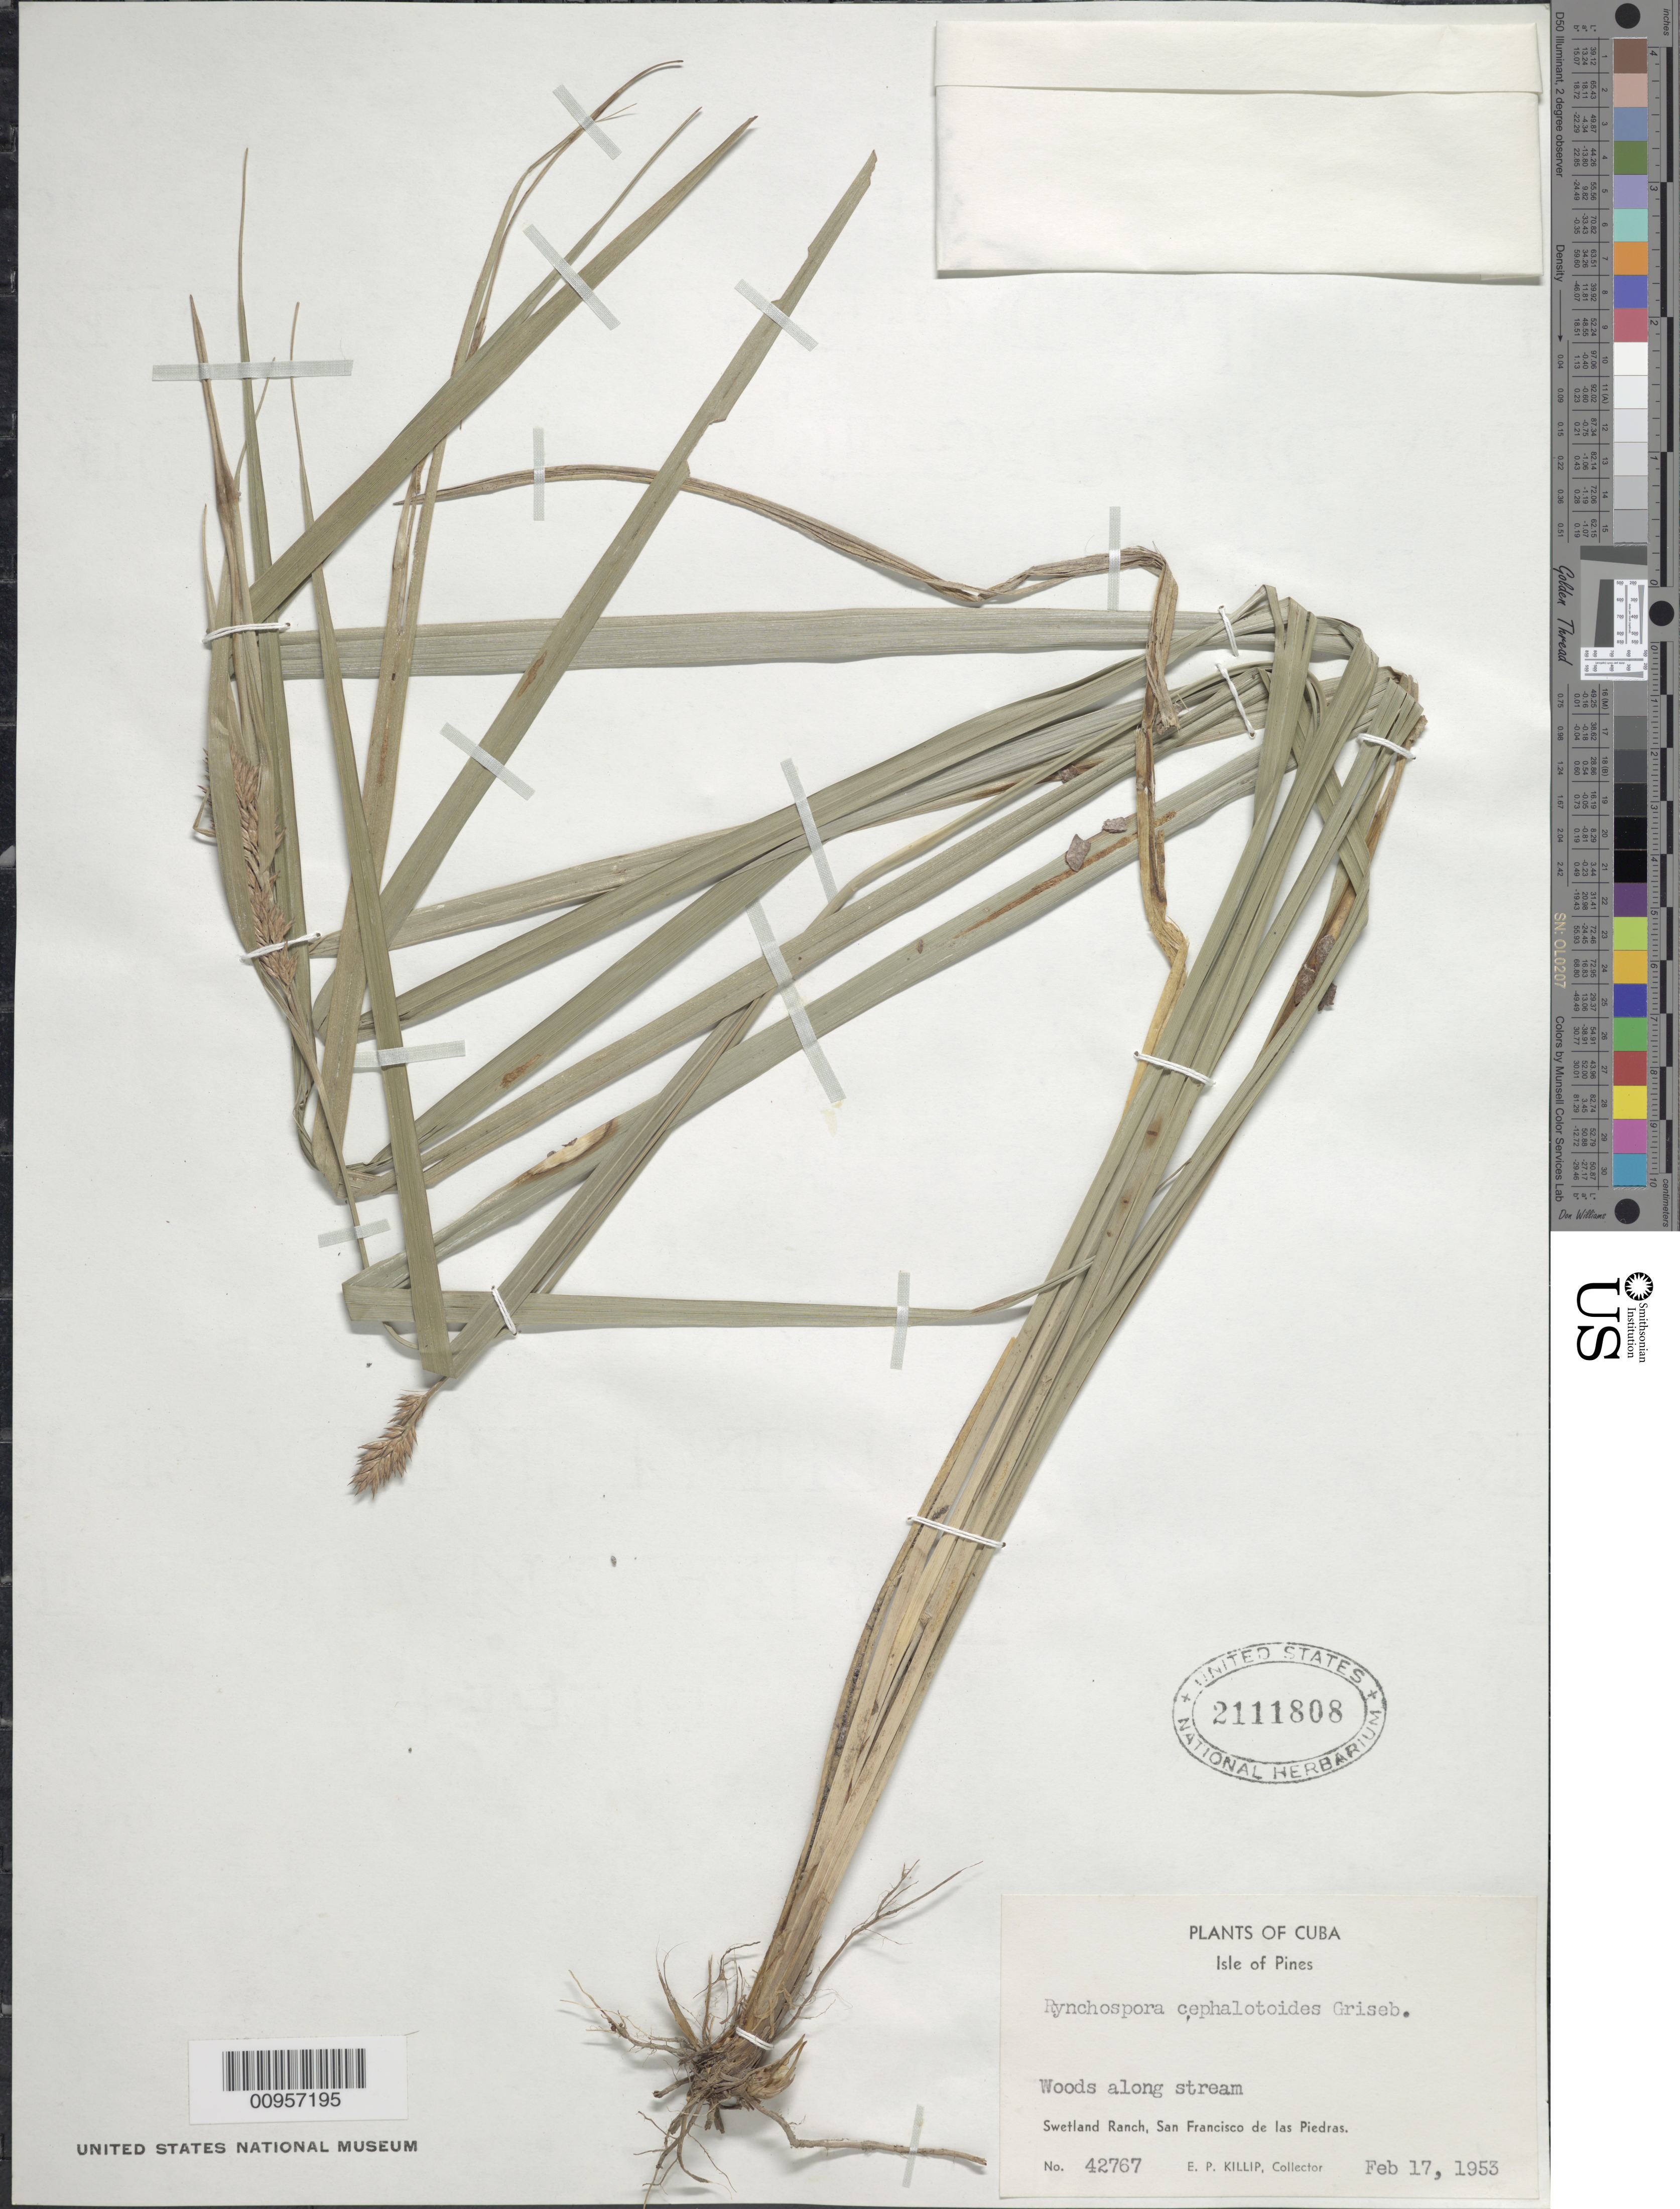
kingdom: Plantae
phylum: Tracheophyta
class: Liliopsida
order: Poales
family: Cyperaceae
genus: Rhynchospora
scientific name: Rhynchospora cephalotoides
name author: Griseb.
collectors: E. P. Killip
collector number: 42767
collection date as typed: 17 Feb 1953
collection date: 1953-02-17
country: Cuba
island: Isla de la Juventud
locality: Swetland Ranch, San Francisco de las Piedras, woods along stream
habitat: Woods along stream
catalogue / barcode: US 2111808